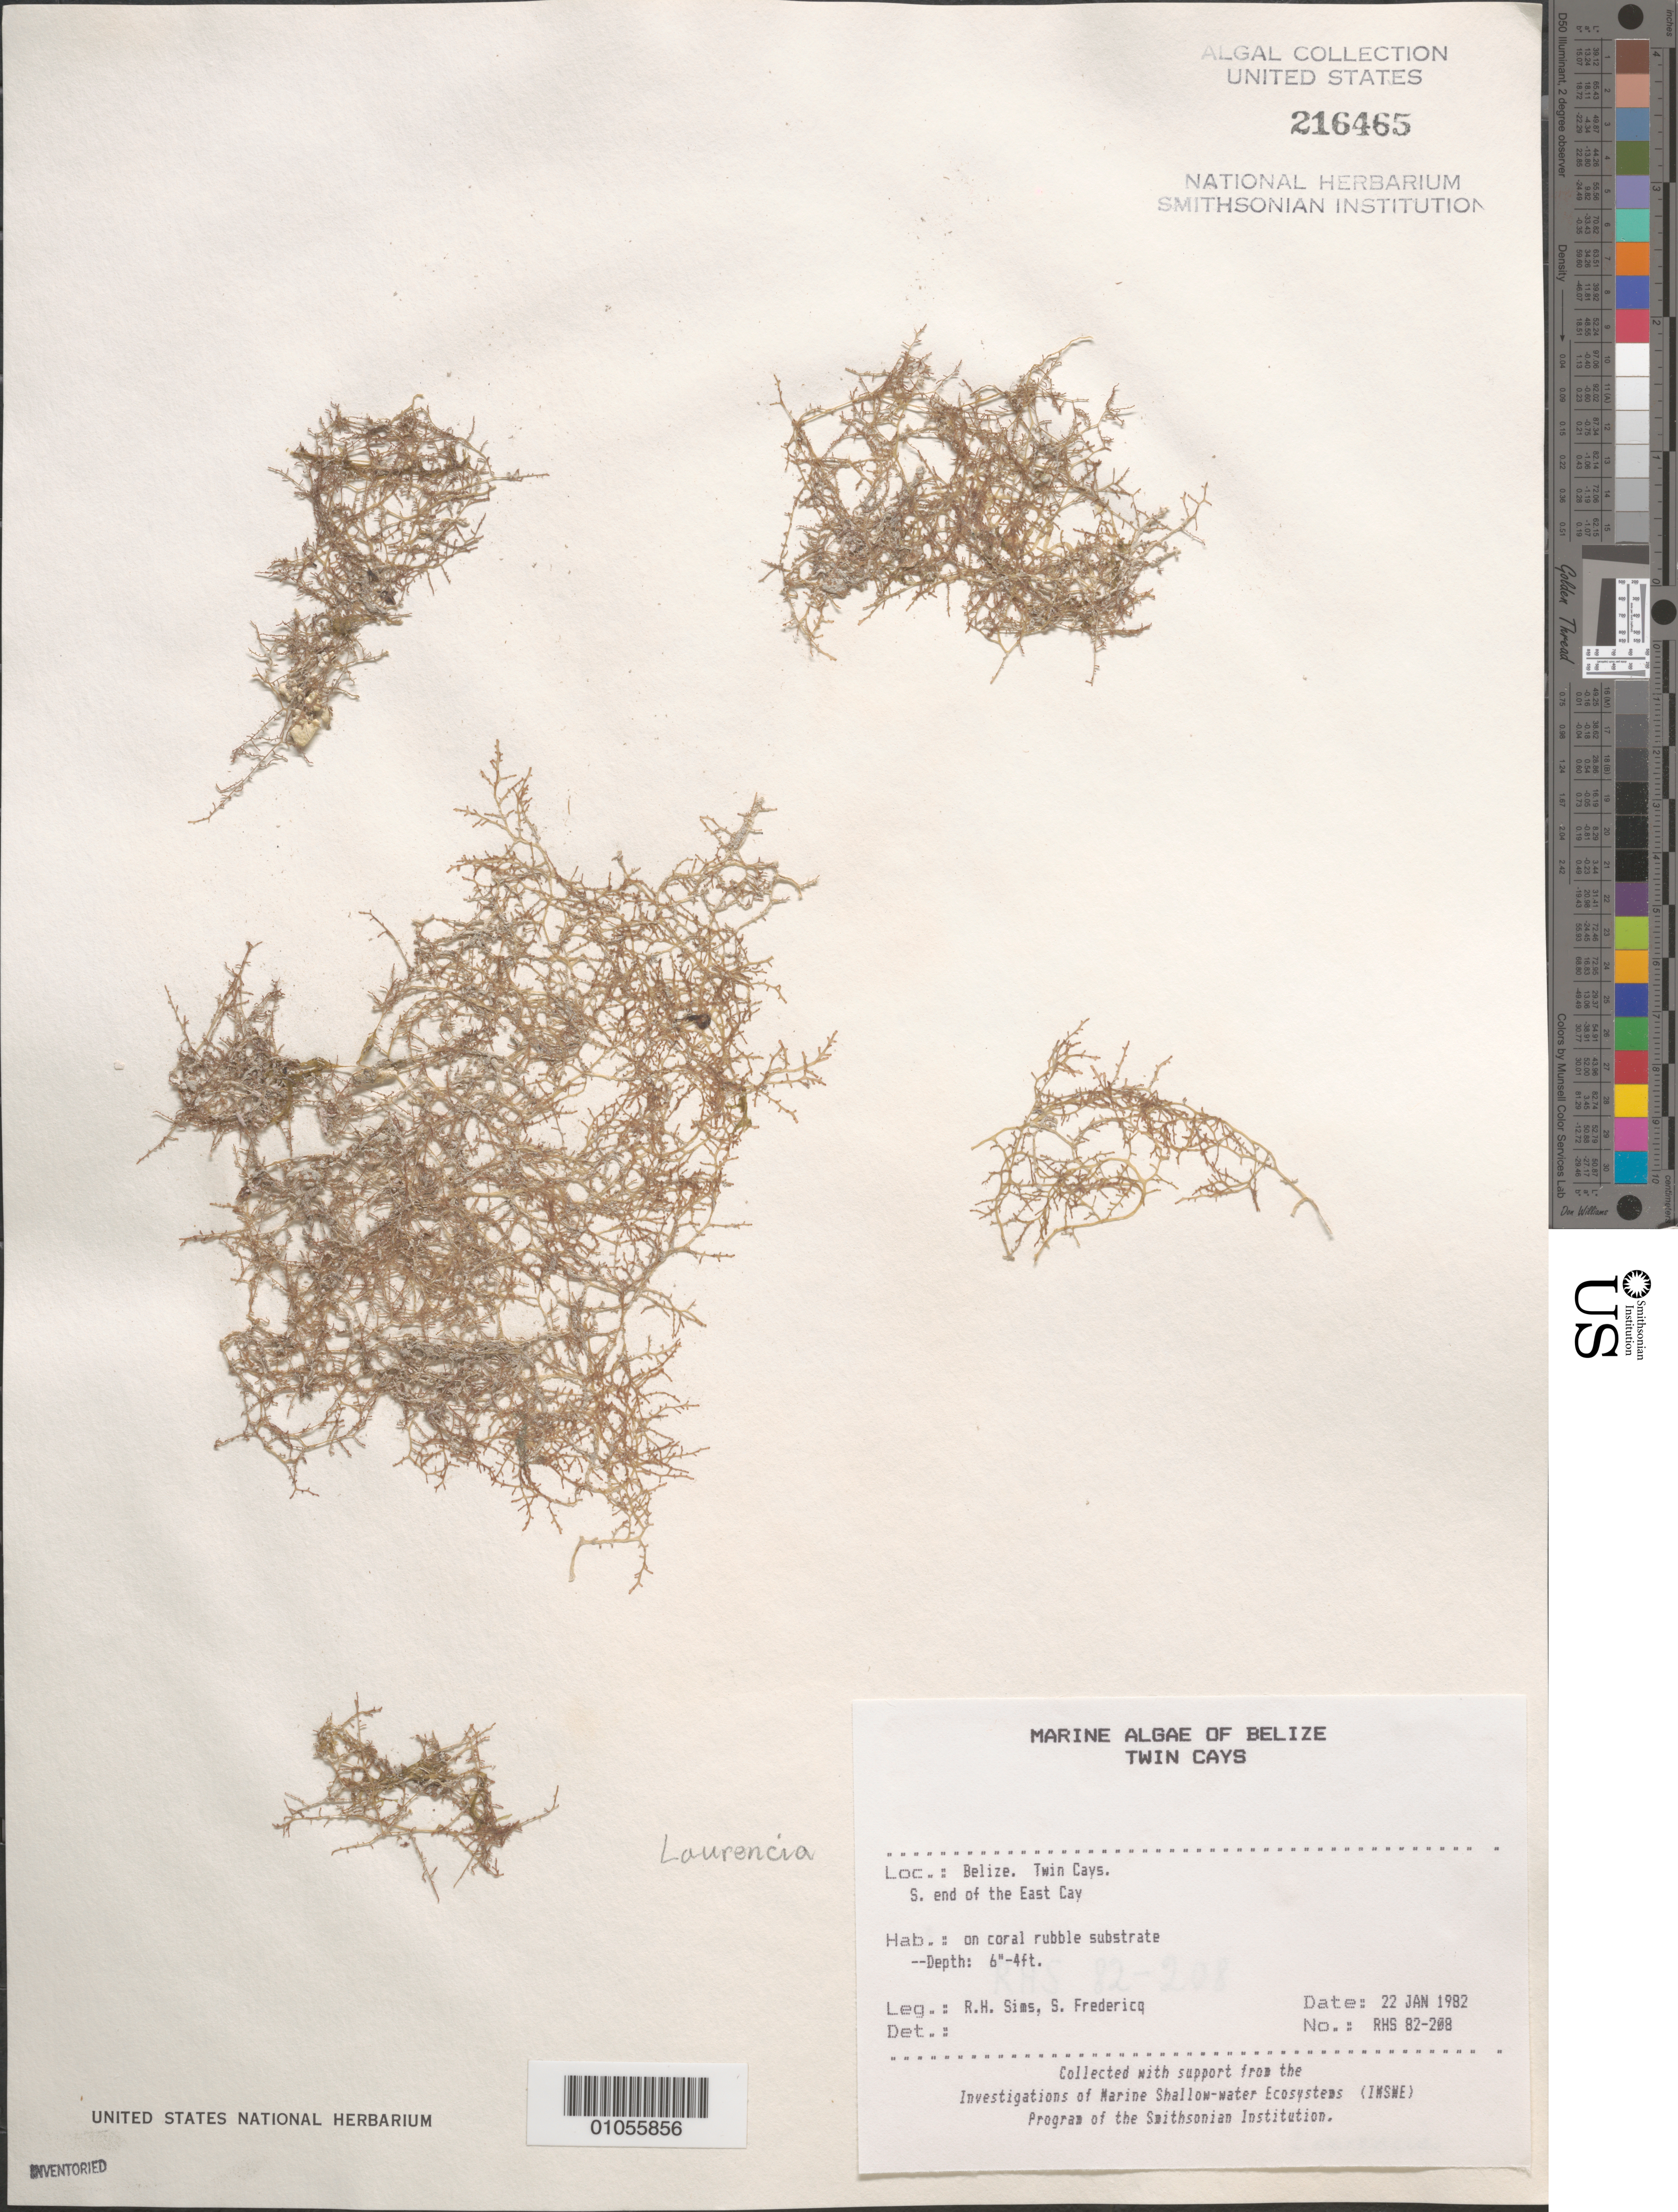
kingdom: Plantae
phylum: Rhodophyta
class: Florideophyceae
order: Ceramiales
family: Rhodomelaceae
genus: Laurencia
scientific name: Laurencia sp.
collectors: R. H. Sims & S. Fredericq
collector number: RHS 82-208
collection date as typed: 22 Jan 1982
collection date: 1982-01-22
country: Belize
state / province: Stann Creek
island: East Cay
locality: South end of the East Cay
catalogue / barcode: US 216466